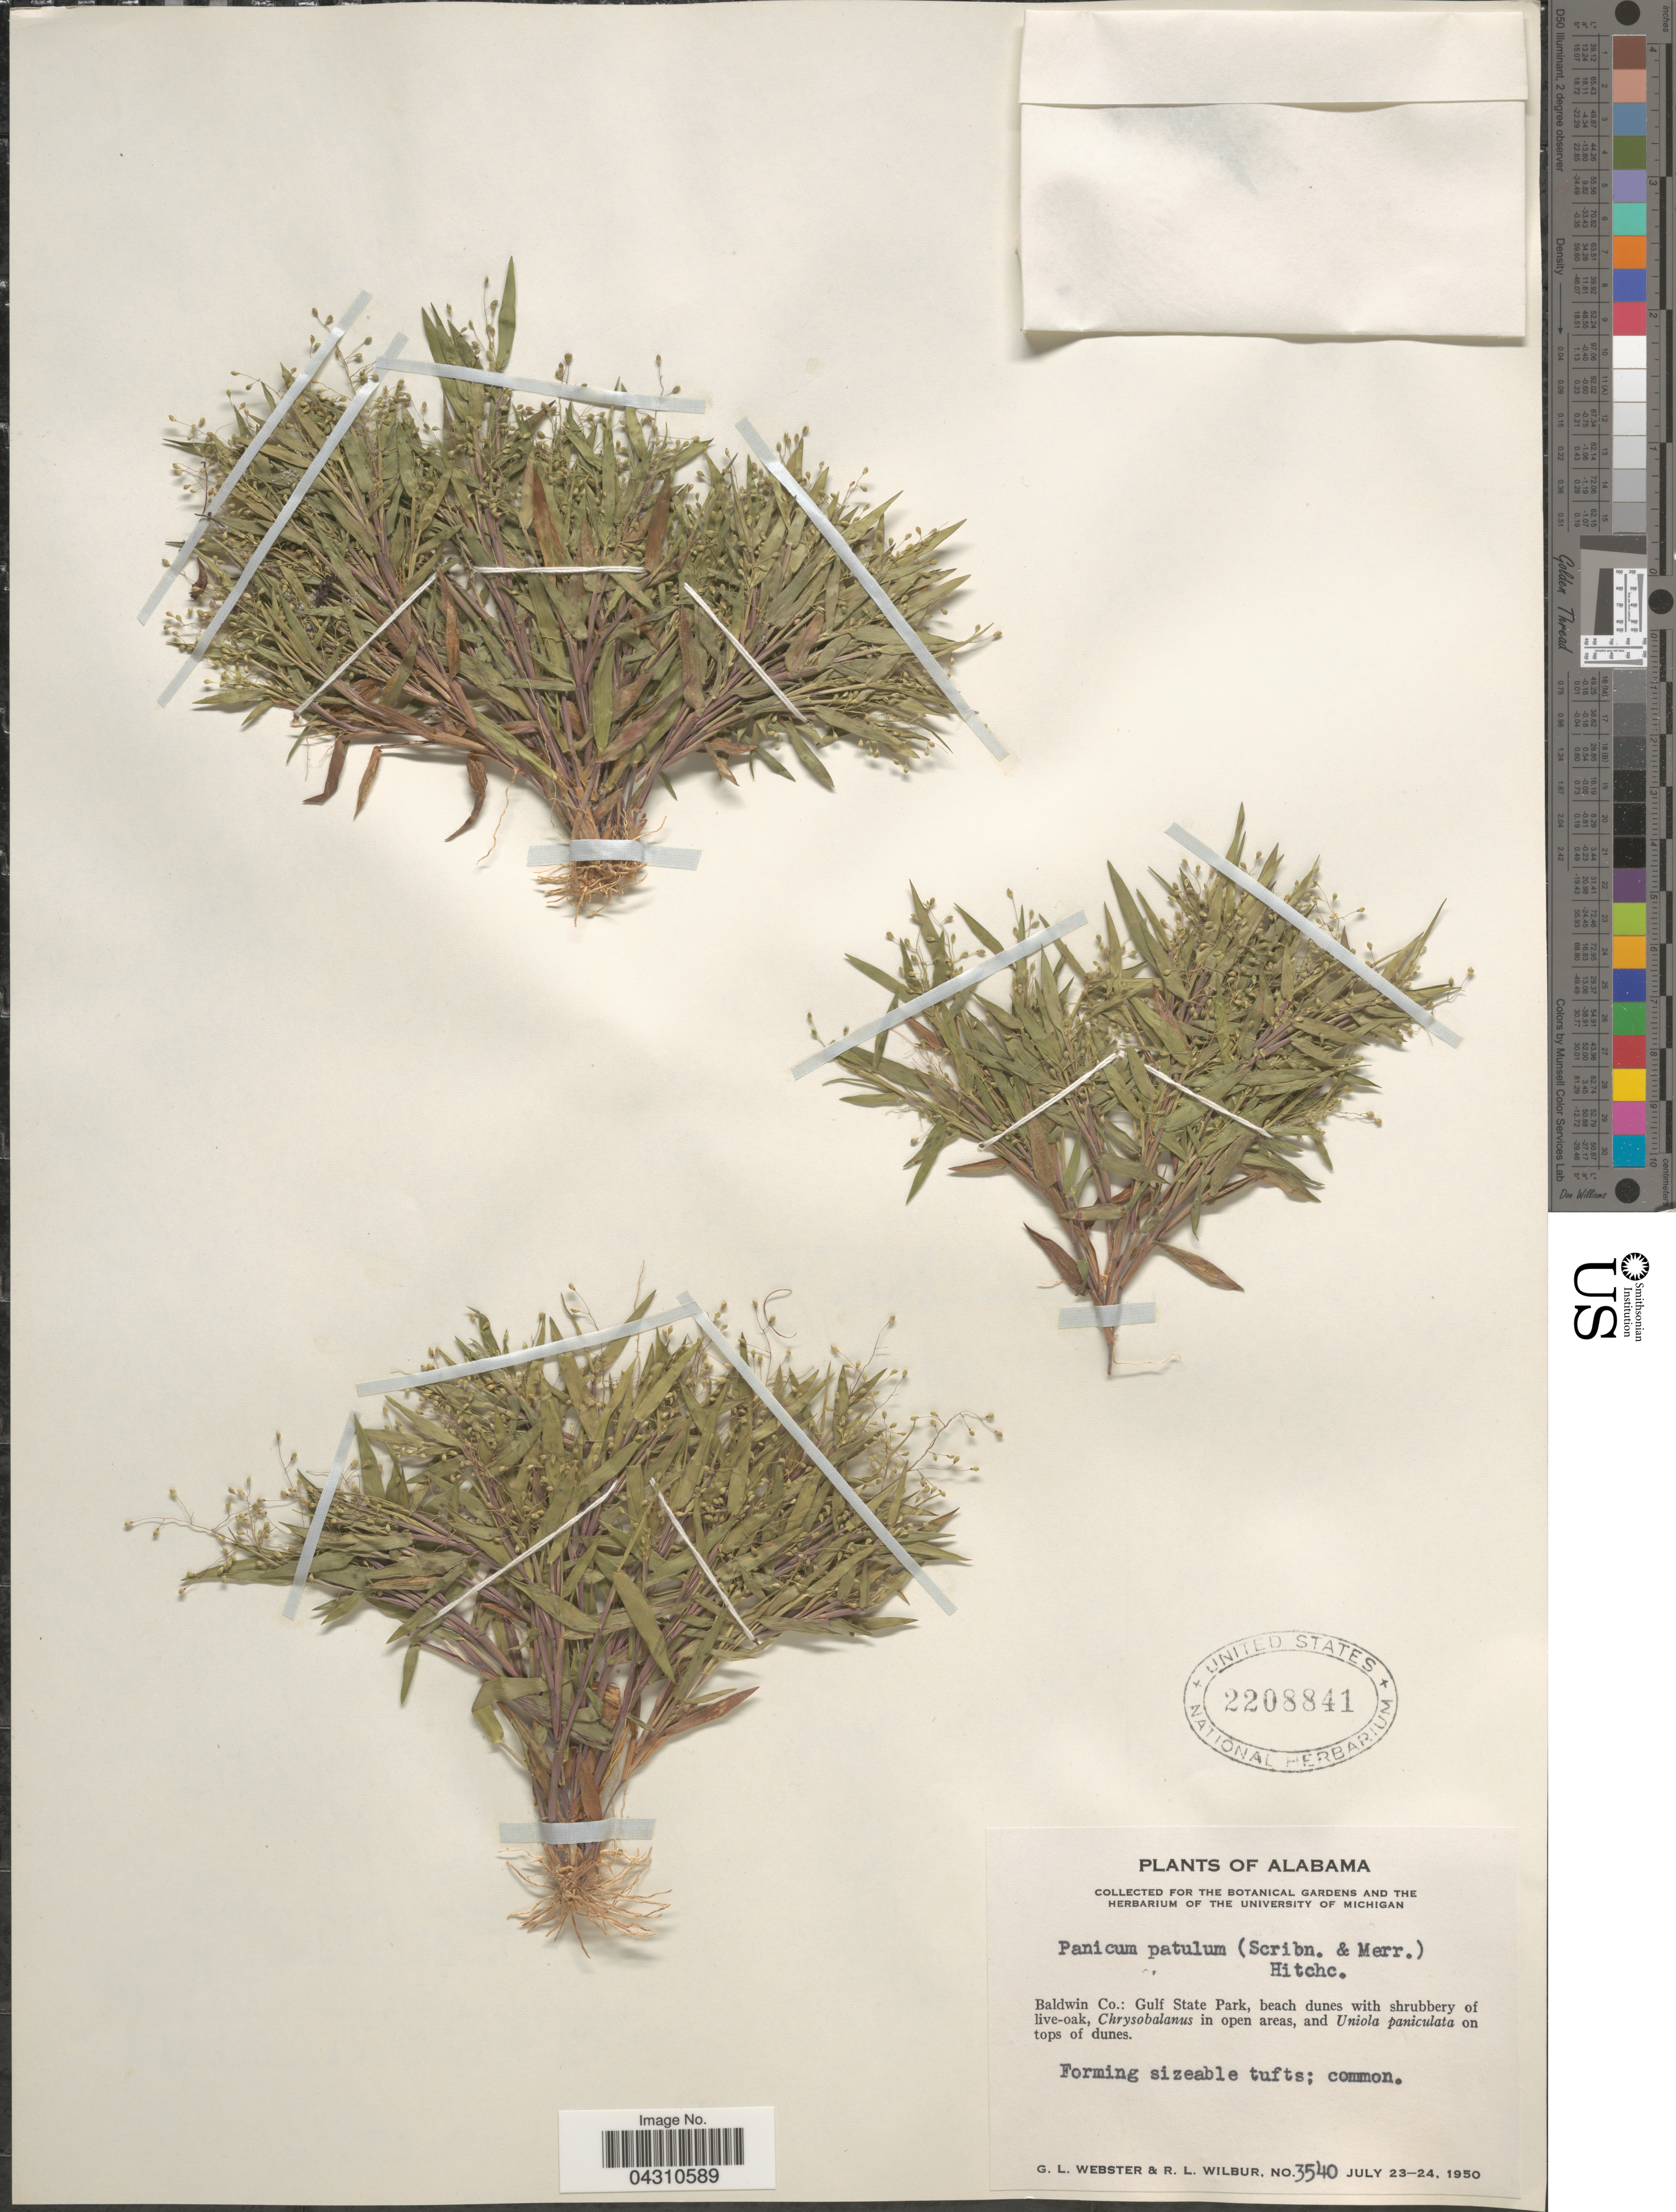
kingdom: Plantae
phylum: Tracheophyta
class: Liliopsida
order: Poales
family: Poaceae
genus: Dichanthelium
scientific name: Dichanthelium portoricense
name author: (Desv. ex Ham.) B.F. Hansen & Wunderlin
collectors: G. L. Webster & R. L. Wilbur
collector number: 3540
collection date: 1950-07-23/1950-07-24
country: United States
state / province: Alabama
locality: Baldwin Co.: Gulf State Park.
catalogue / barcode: US 2208841